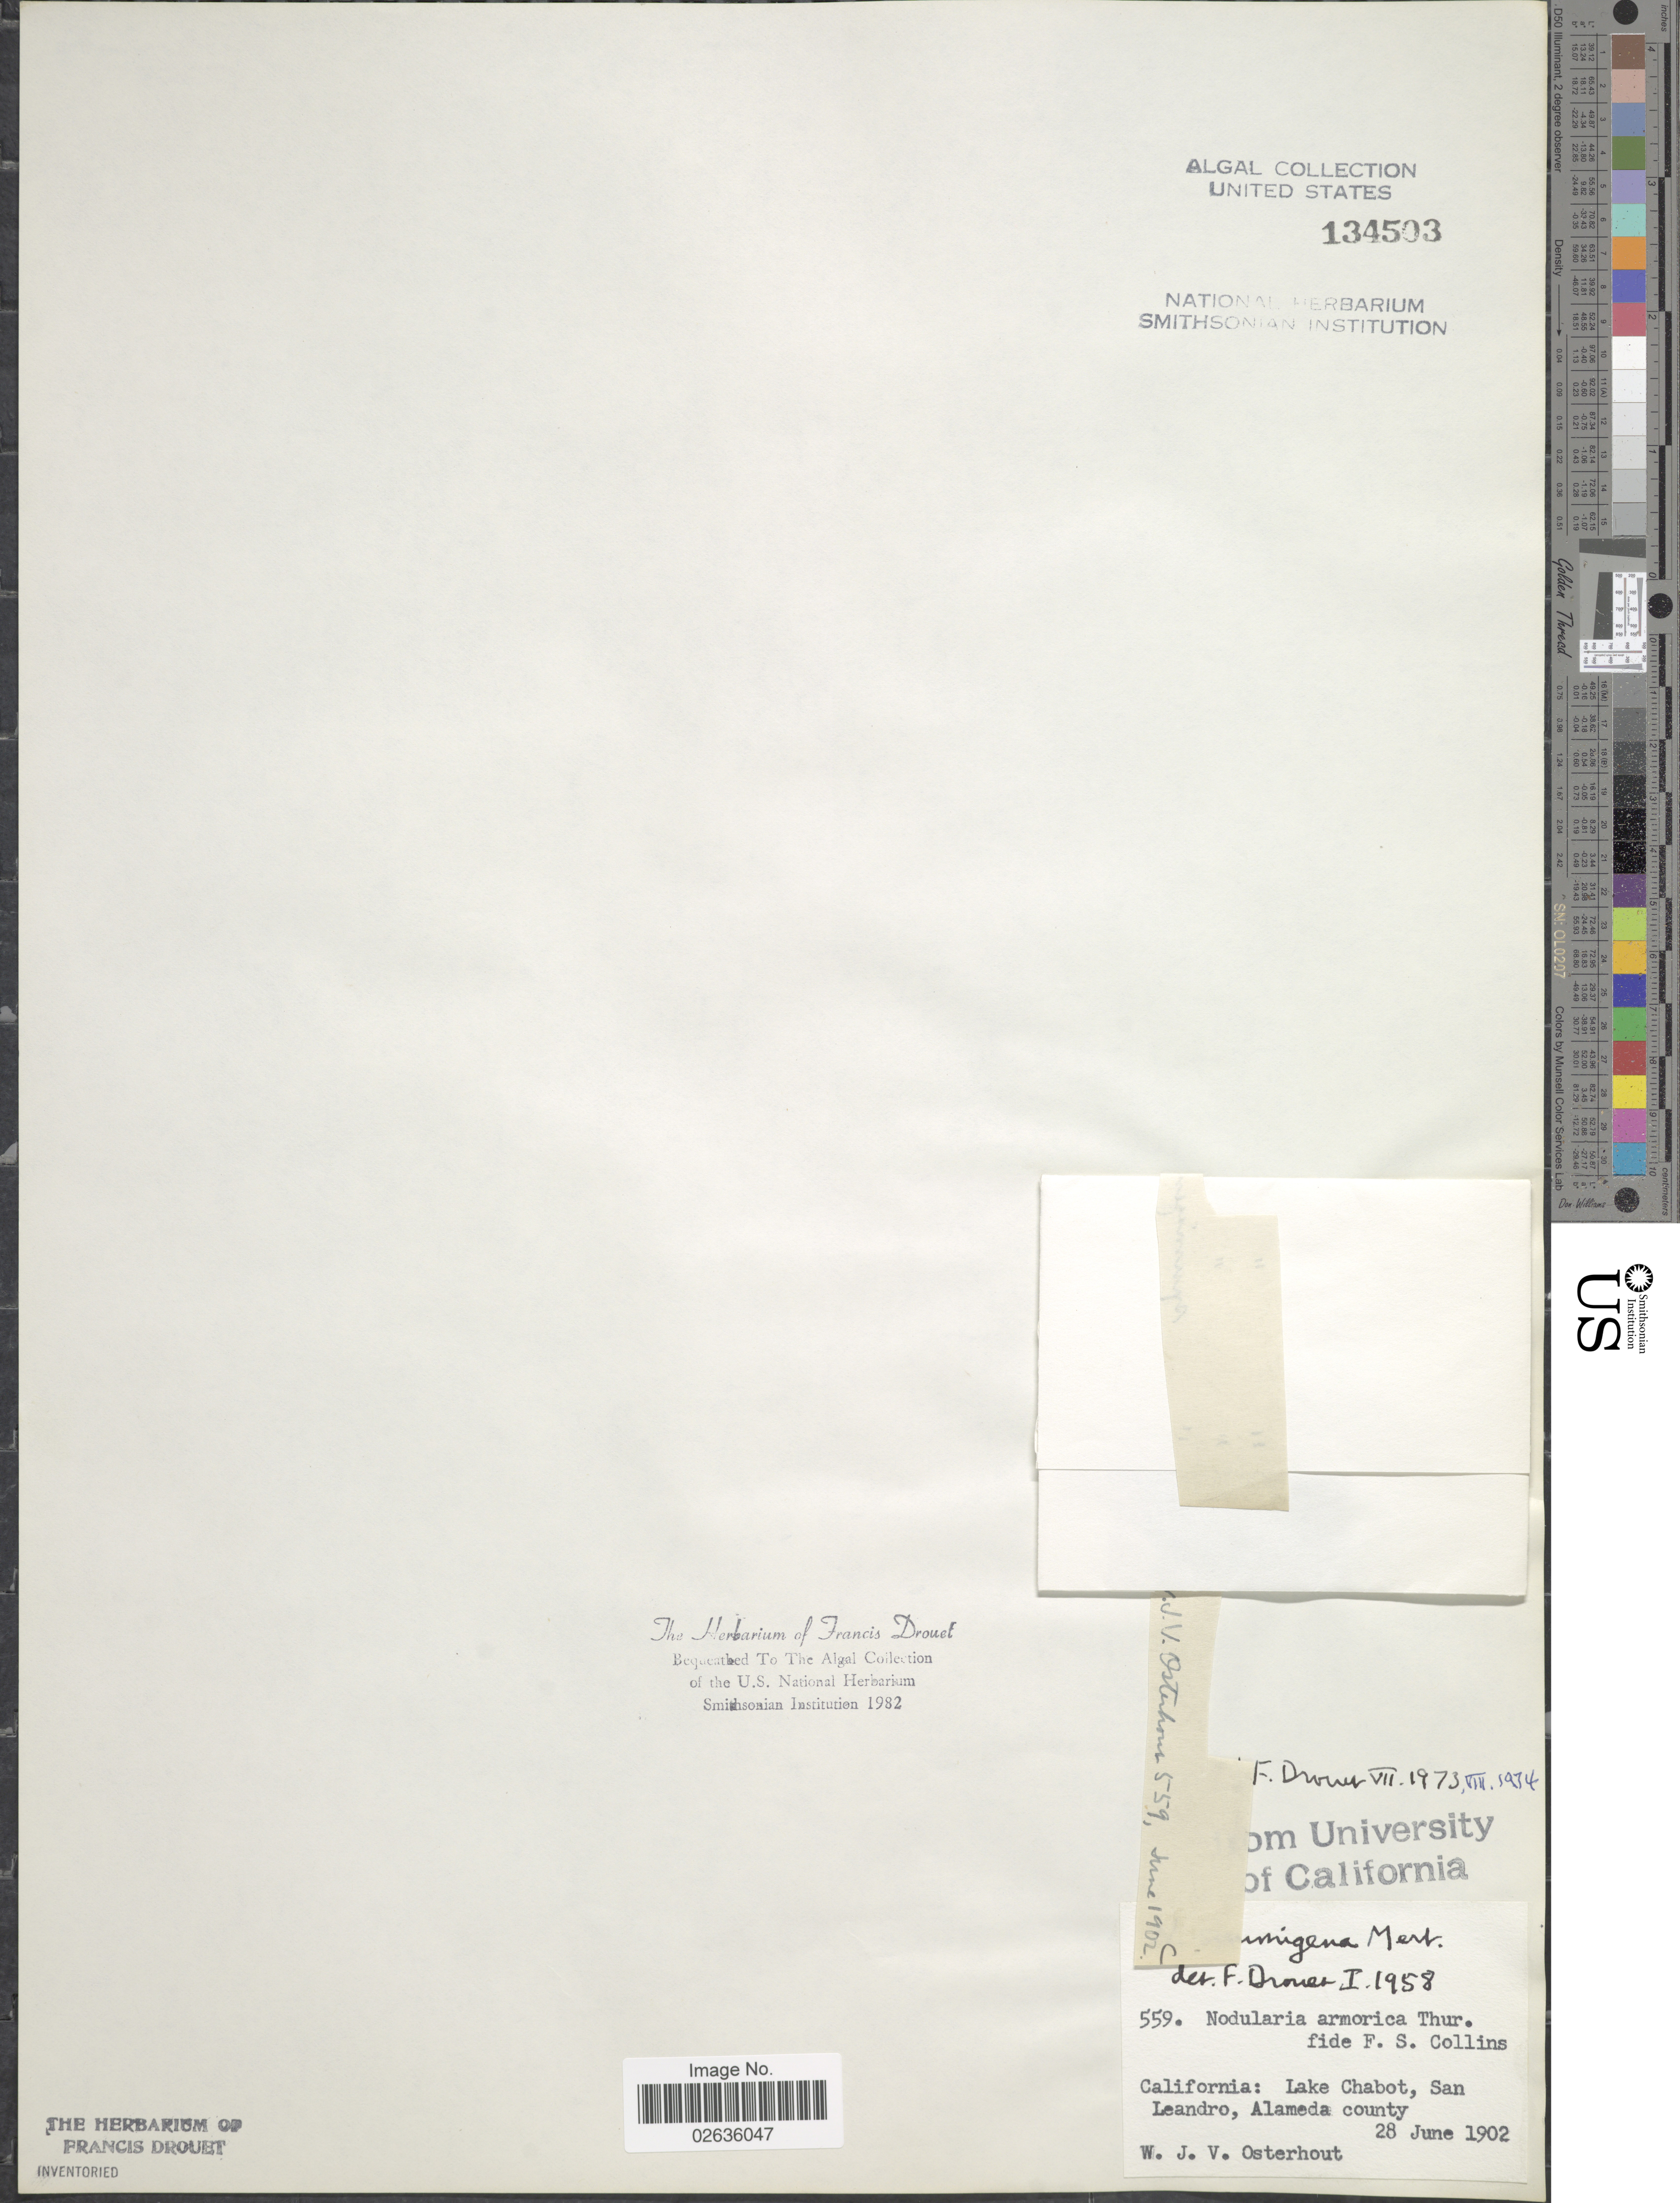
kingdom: Bacteria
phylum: Cyanobacteria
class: Cyanobacteriia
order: Cyanobacteriales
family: Nostocaceae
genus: Nostoc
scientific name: Nostoc spumigena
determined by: Drouet, F. E.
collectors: W. Osterhout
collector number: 559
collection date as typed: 28 Jun 1902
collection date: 1902-06-28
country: United States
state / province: California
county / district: Alameda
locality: Lake Chabot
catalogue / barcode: US 134503